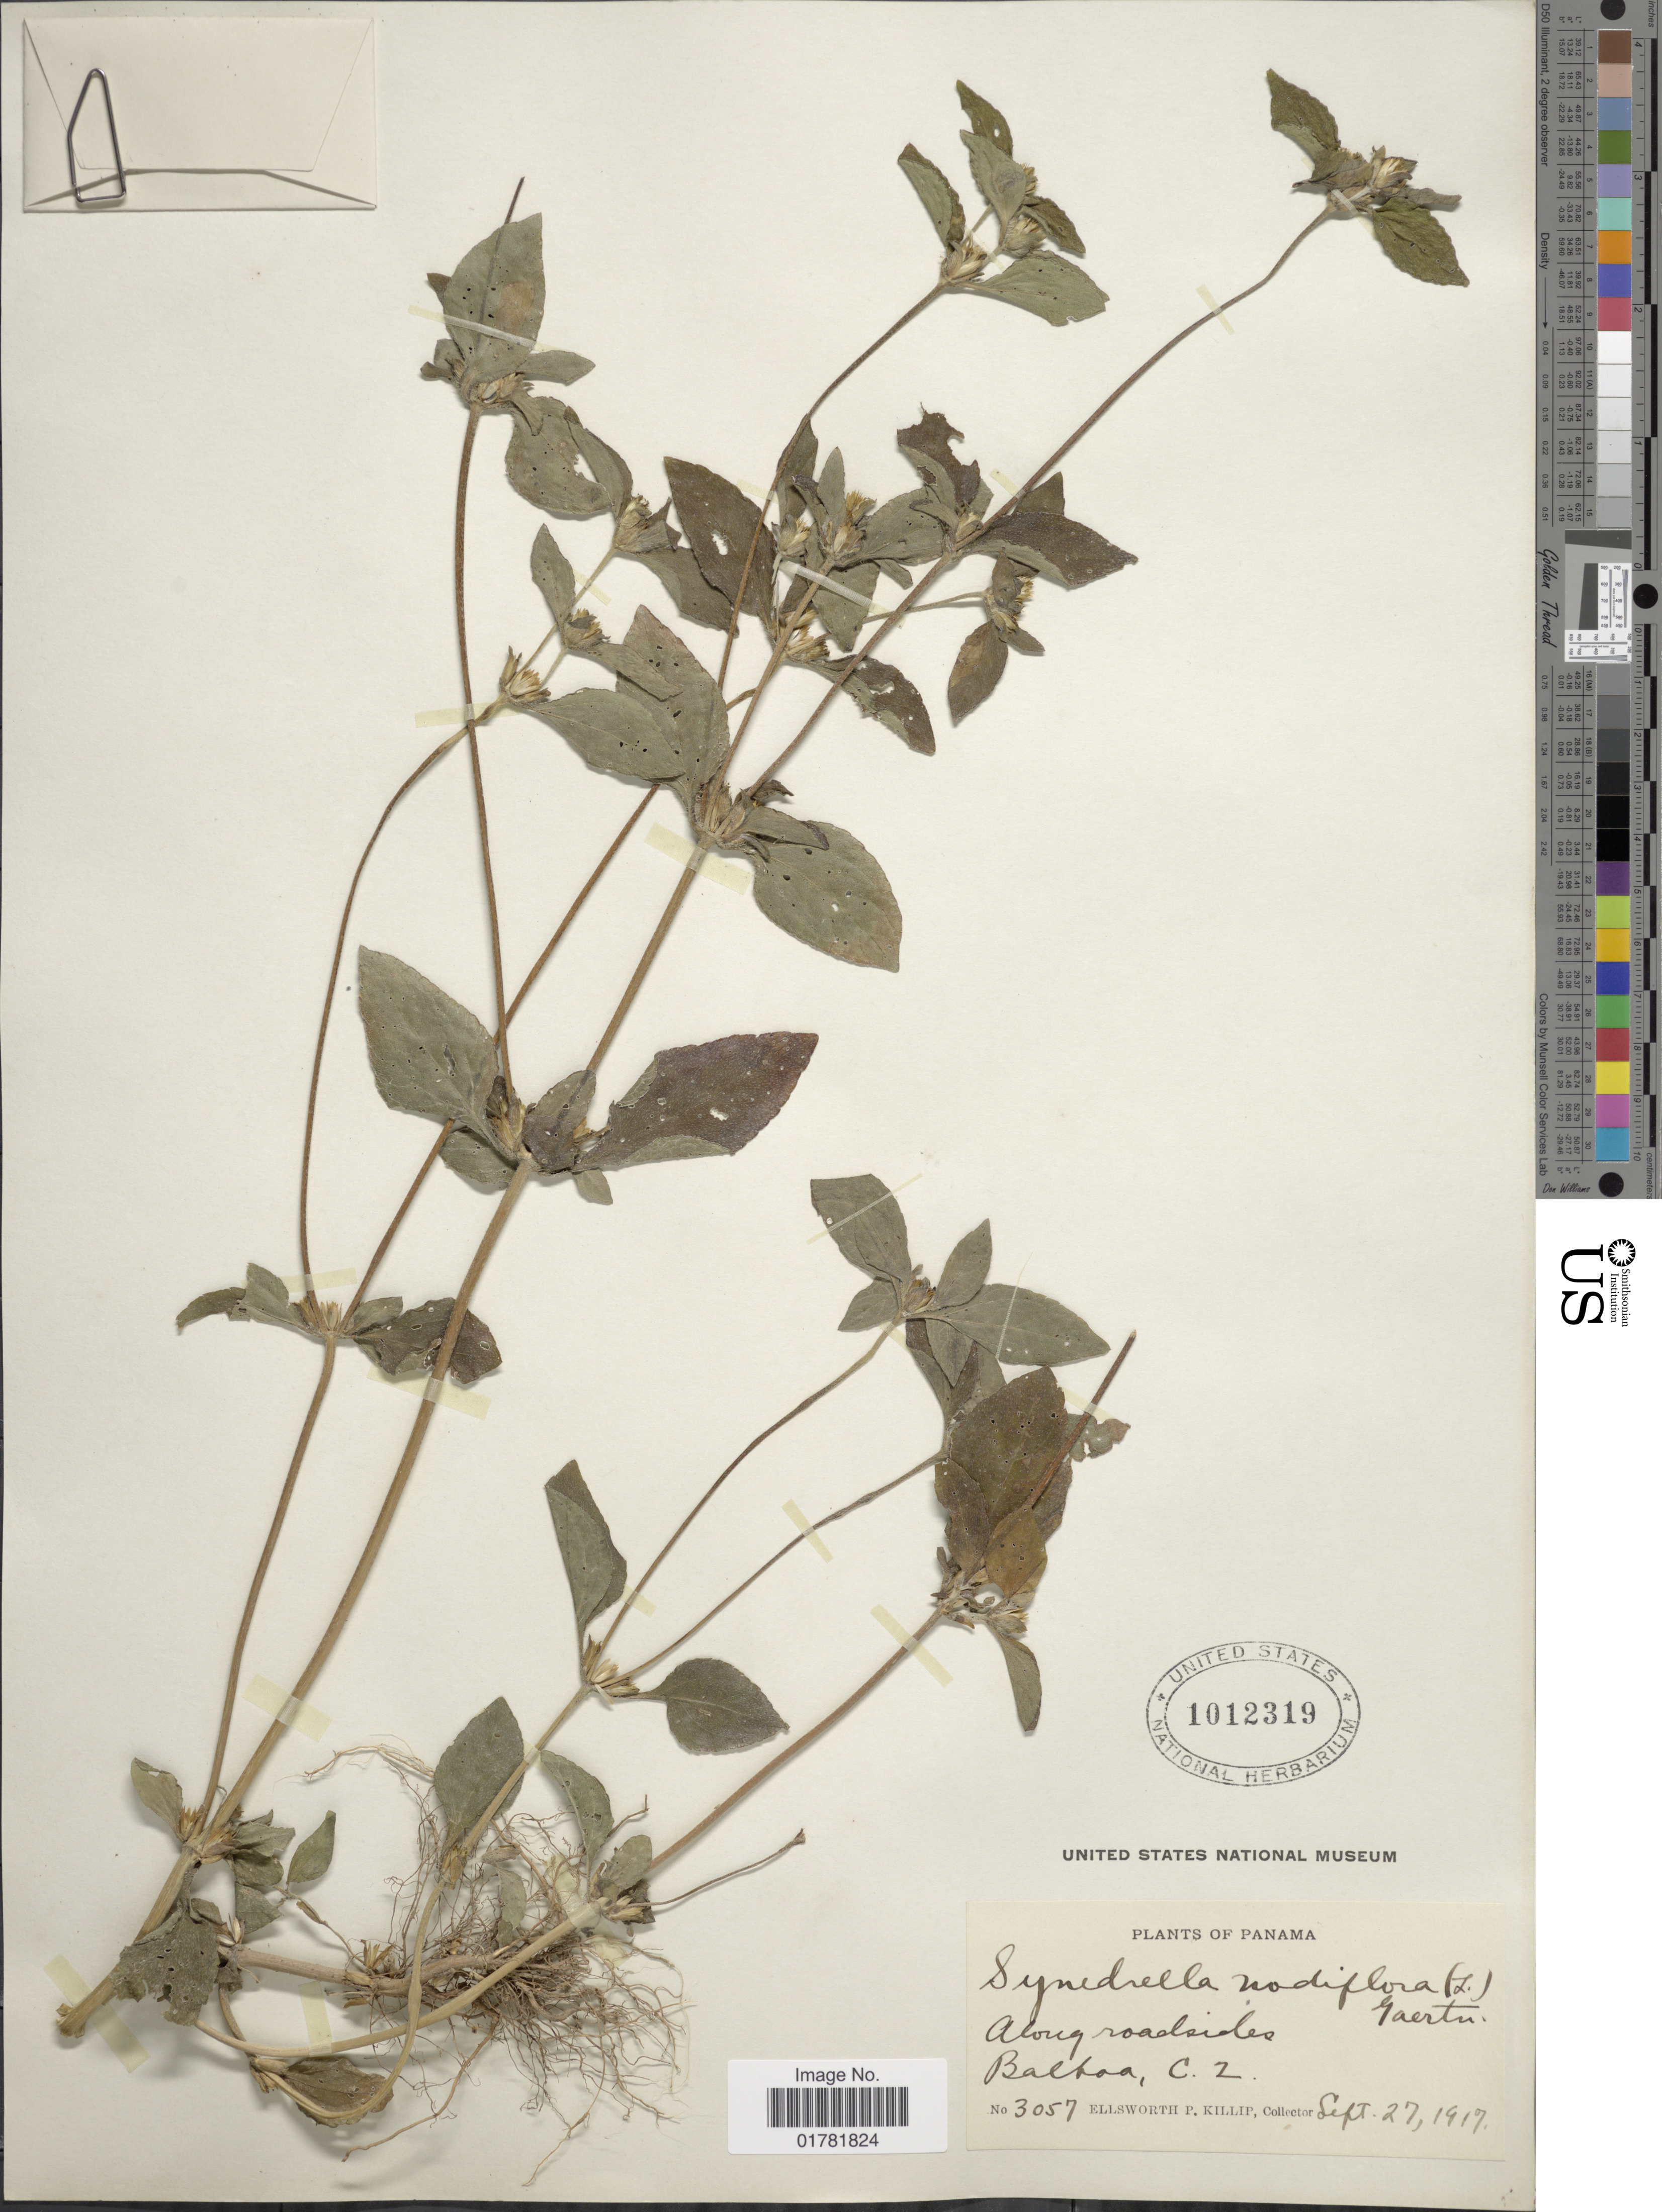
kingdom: Plantae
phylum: Tracheophyta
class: Magnoliopsida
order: Asterales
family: Asteraceae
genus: Synedrella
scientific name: Synedrella nodiflora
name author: (L.) Gaertn.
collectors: E. P. Killip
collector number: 3057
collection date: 1917-09-27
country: Panama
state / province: Colón / Panamá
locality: Along roadsides, Balboa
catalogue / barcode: US 1012319